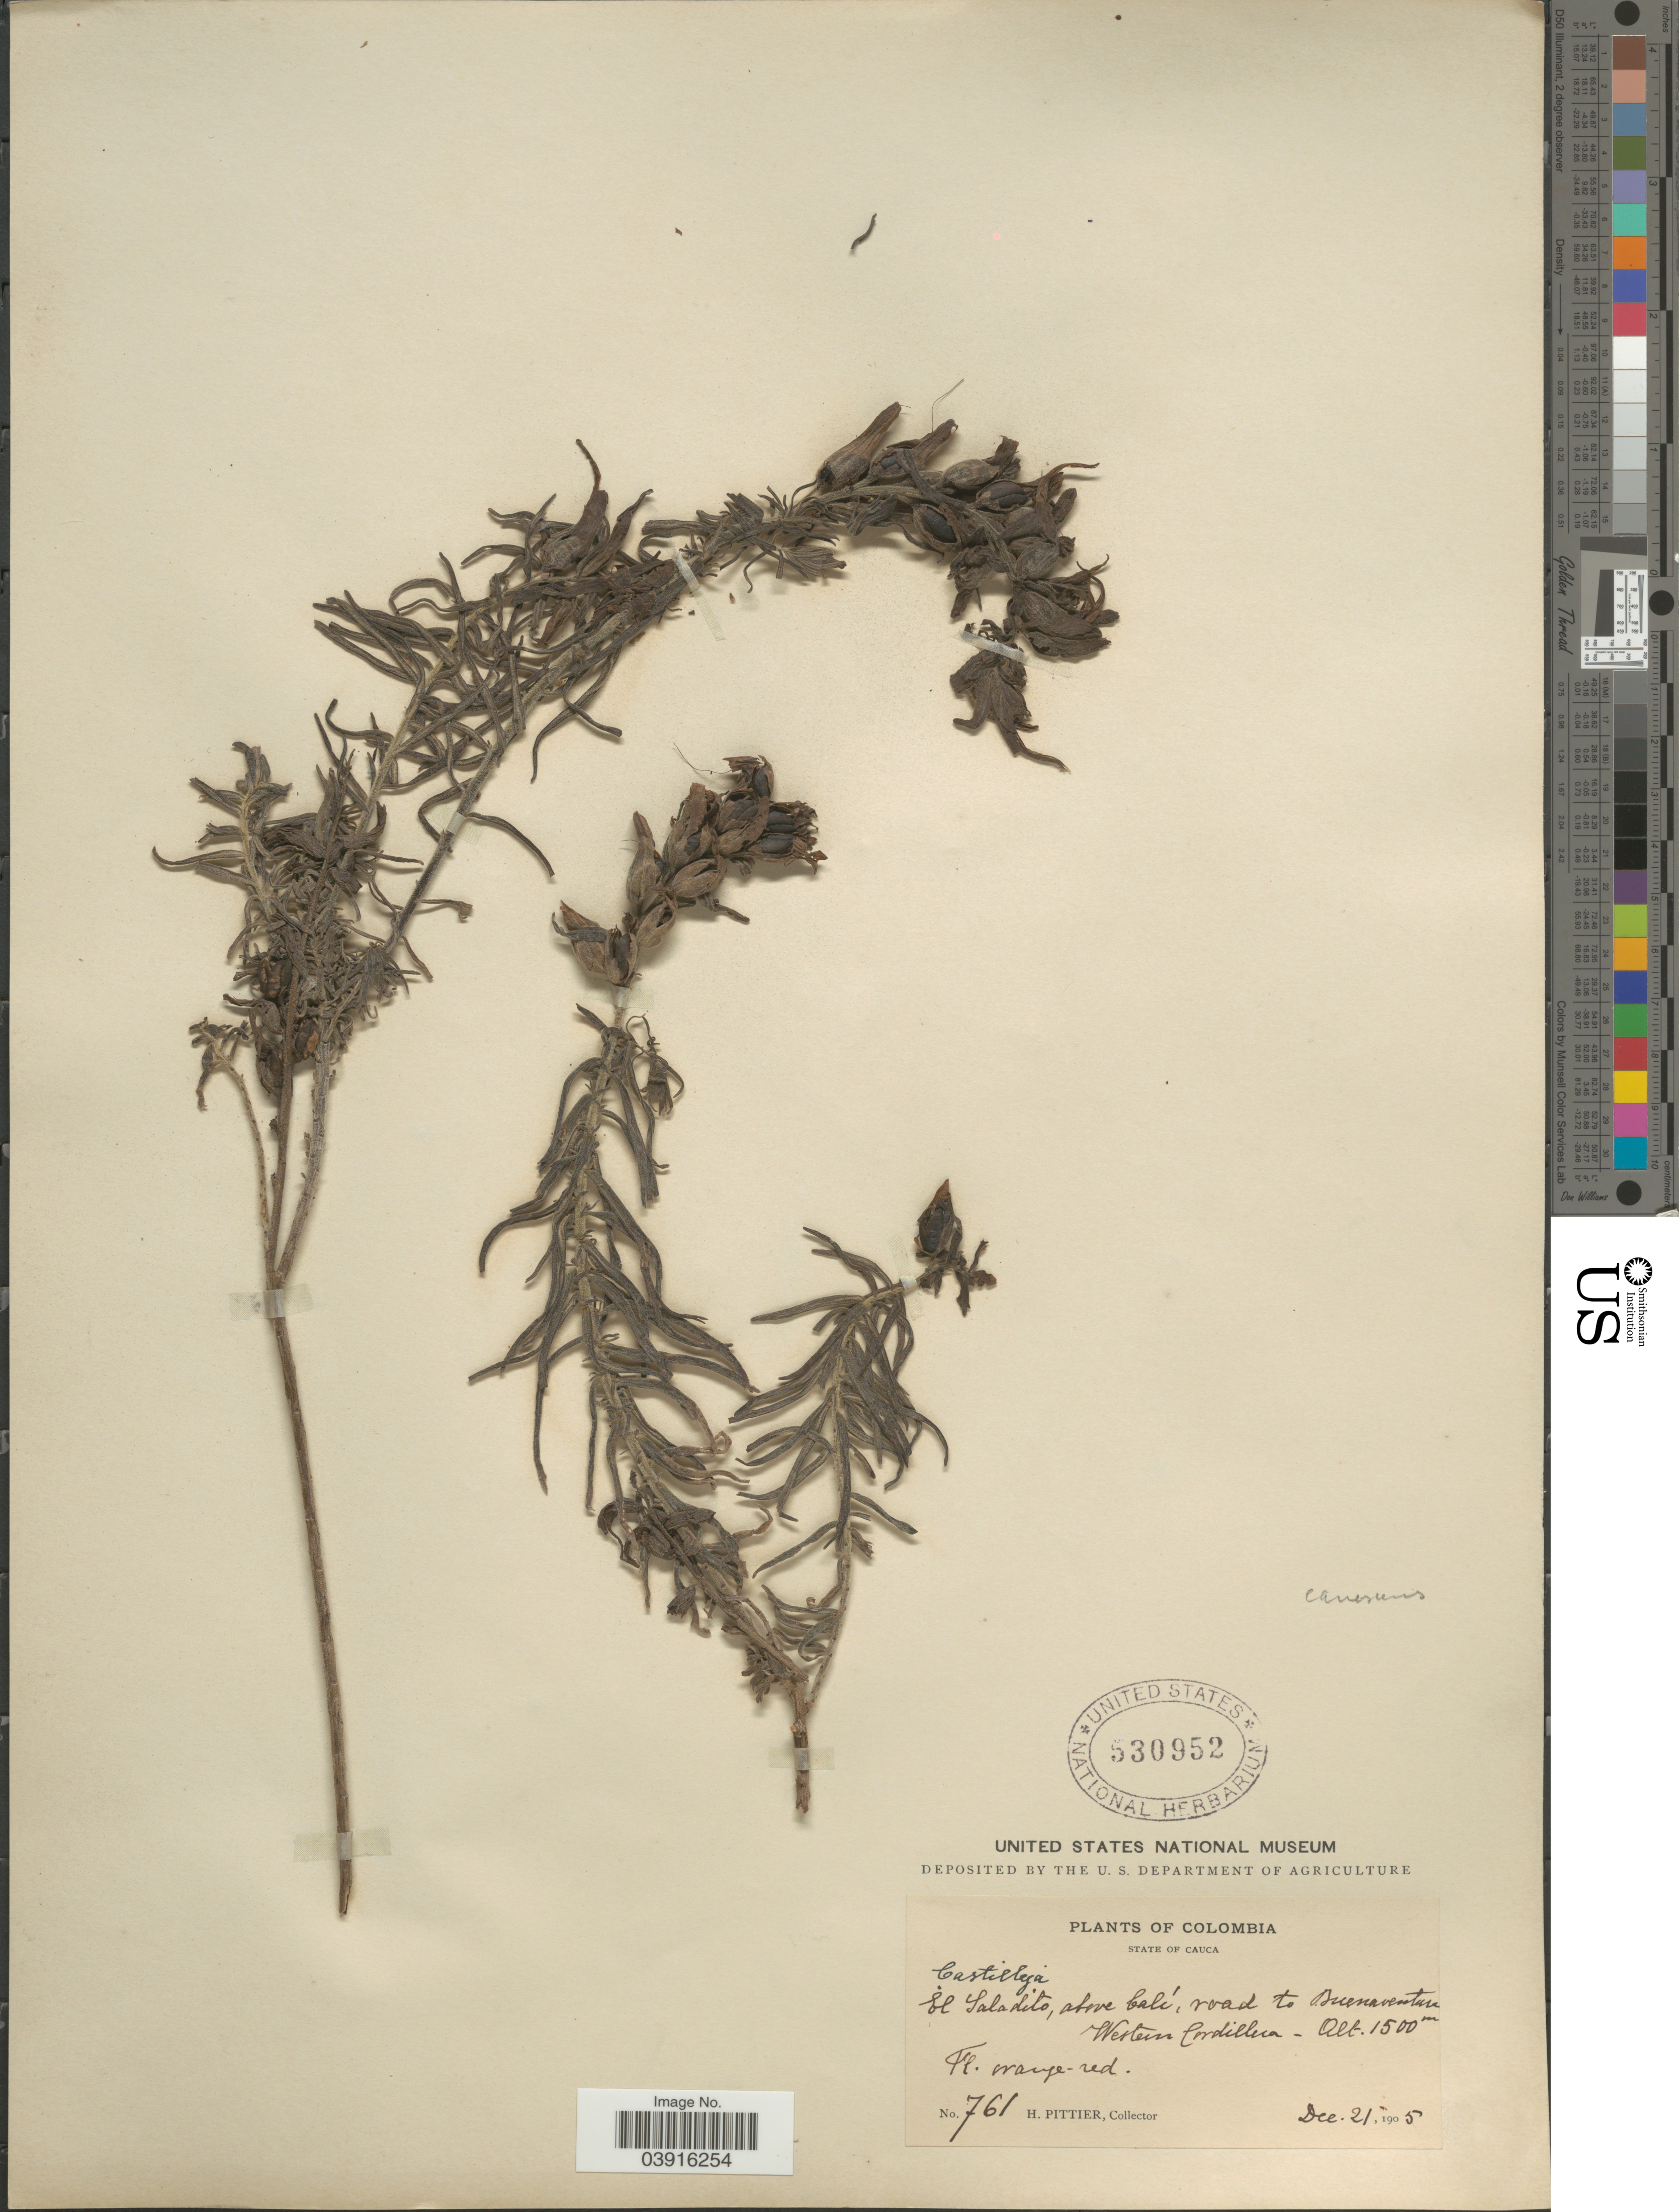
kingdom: Plantae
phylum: Tracheophyta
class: Magnoliopsida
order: Lamiales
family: Orobanchaceae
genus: Castilleja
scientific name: Castilleja fissifolia var. integrifolia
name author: (L. f.) Wedd.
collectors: H. F. Pittier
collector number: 761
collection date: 1905-12-21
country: Colombia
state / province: Cauca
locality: El Saladito, above Calí, road to Buenaventura. Western Cordillera.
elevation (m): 1500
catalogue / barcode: US 530952